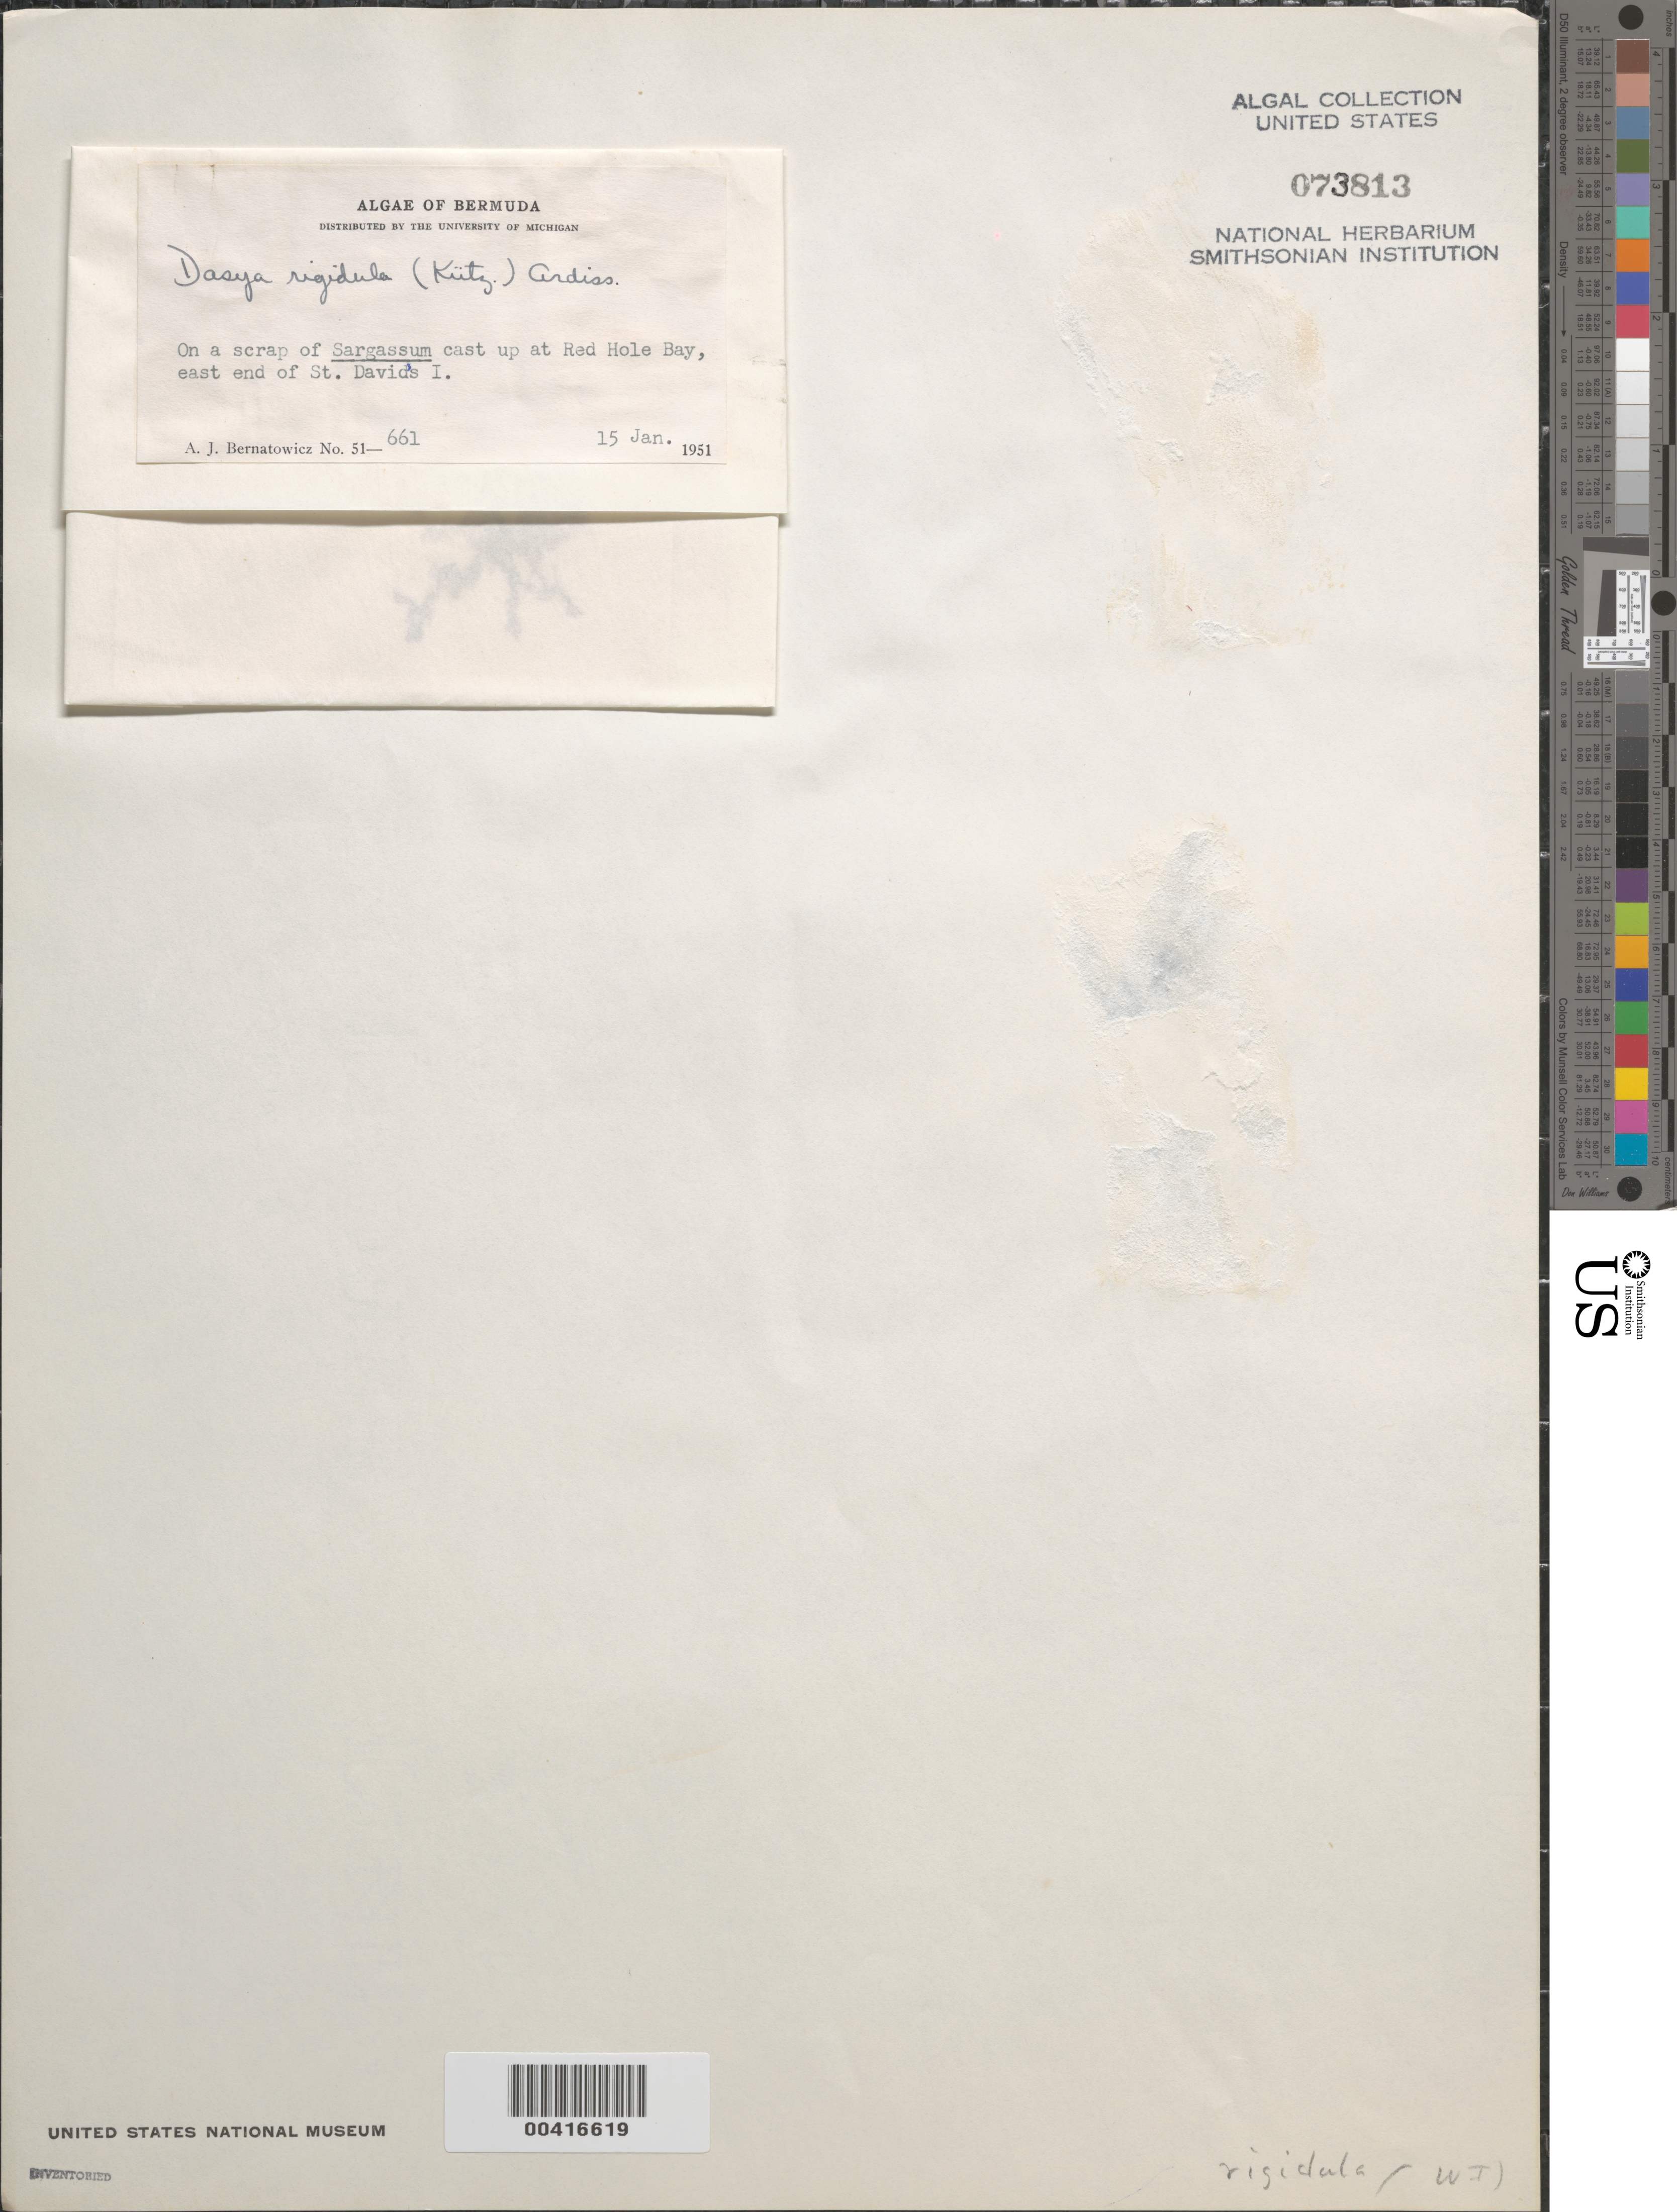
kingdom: Plantae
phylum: Rhodophyta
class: Florideophyceae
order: Ceramiales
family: Dasyaceae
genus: Dasya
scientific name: Dasya rigidula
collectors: A. Bernatowicz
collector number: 51-661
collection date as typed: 15 Jan 1951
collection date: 1951-01-15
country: Bermuda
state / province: Saint George's (parish)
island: St. David's Island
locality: Red Hole Bay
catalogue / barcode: US 73813